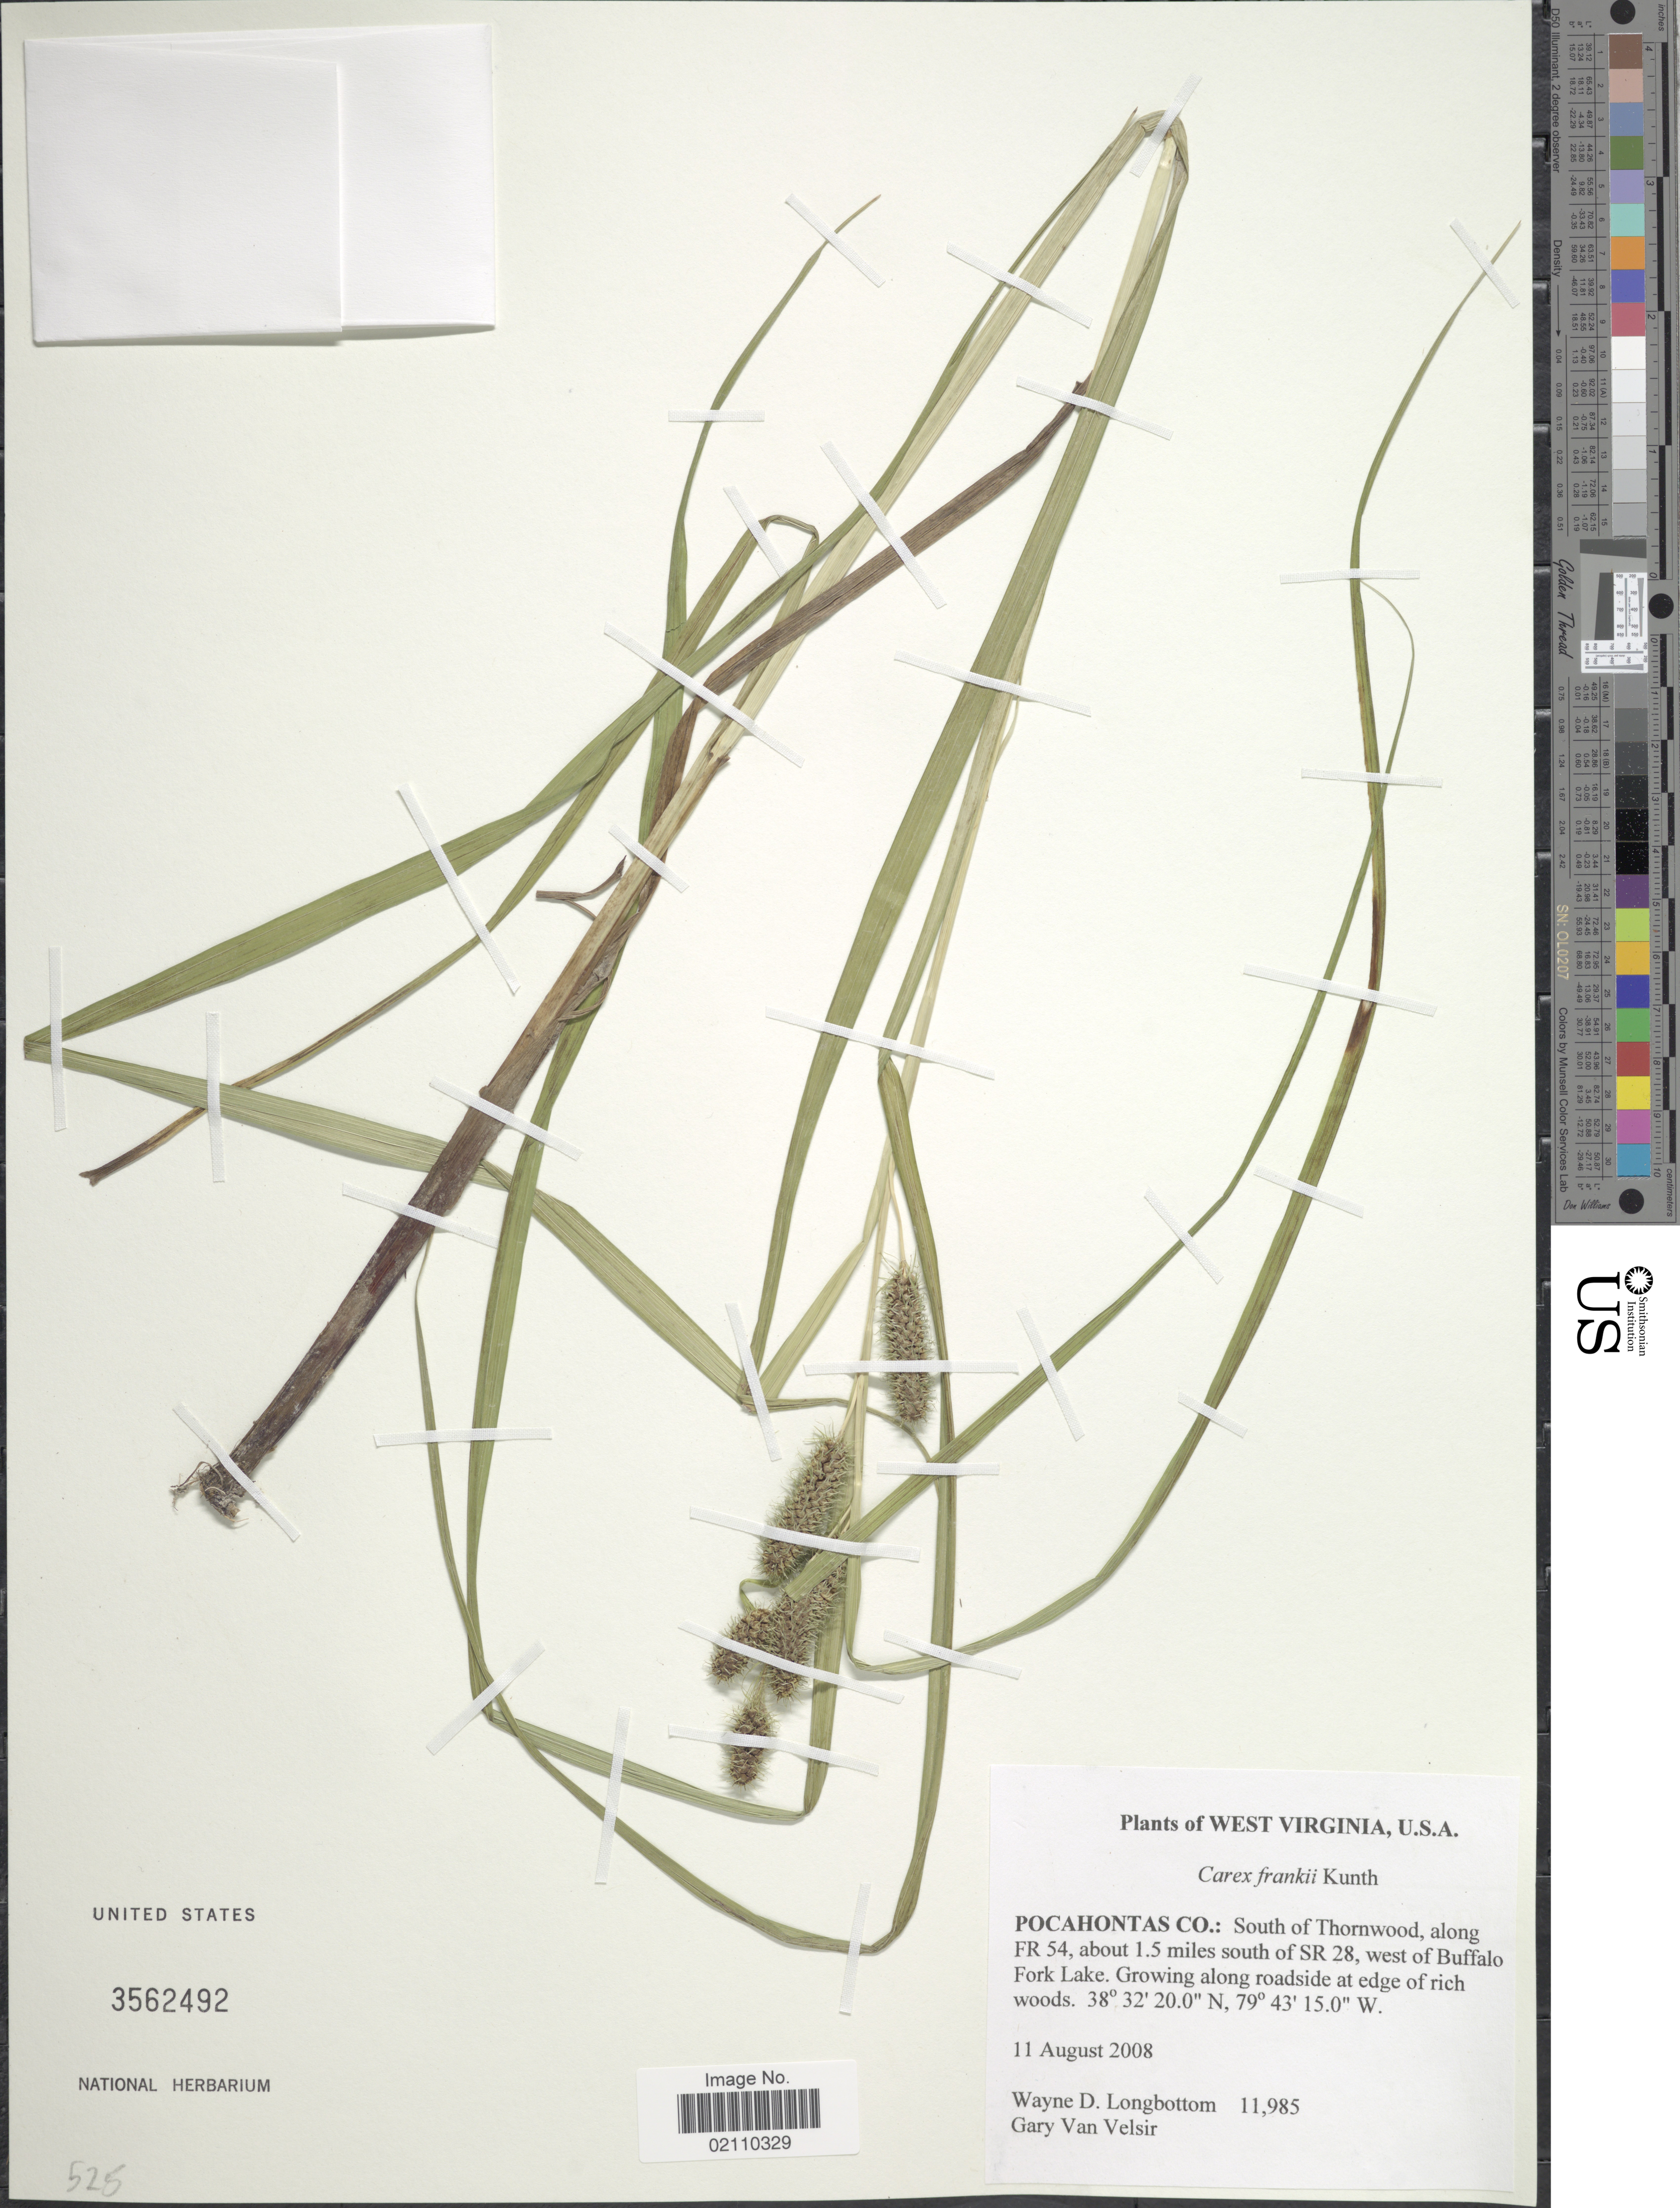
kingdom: Plantae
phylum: Tracheophyta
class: Liliopsida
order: Poales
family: Cyperaceae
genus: Carex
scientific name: Carex frankii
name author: Kunth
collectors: W. D. Longbottom & G. Van Velsir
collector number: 11985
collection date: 2008-08-11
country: United States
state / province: West Virginia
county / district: Pocahontas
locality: Pocahontas Co.: south of Thornwood, along FR 54, about 1.5 miles south of SR 28, west of Buffalo Fork Lake, growing along roadside at edge of rich woods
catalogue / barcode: US 3562492